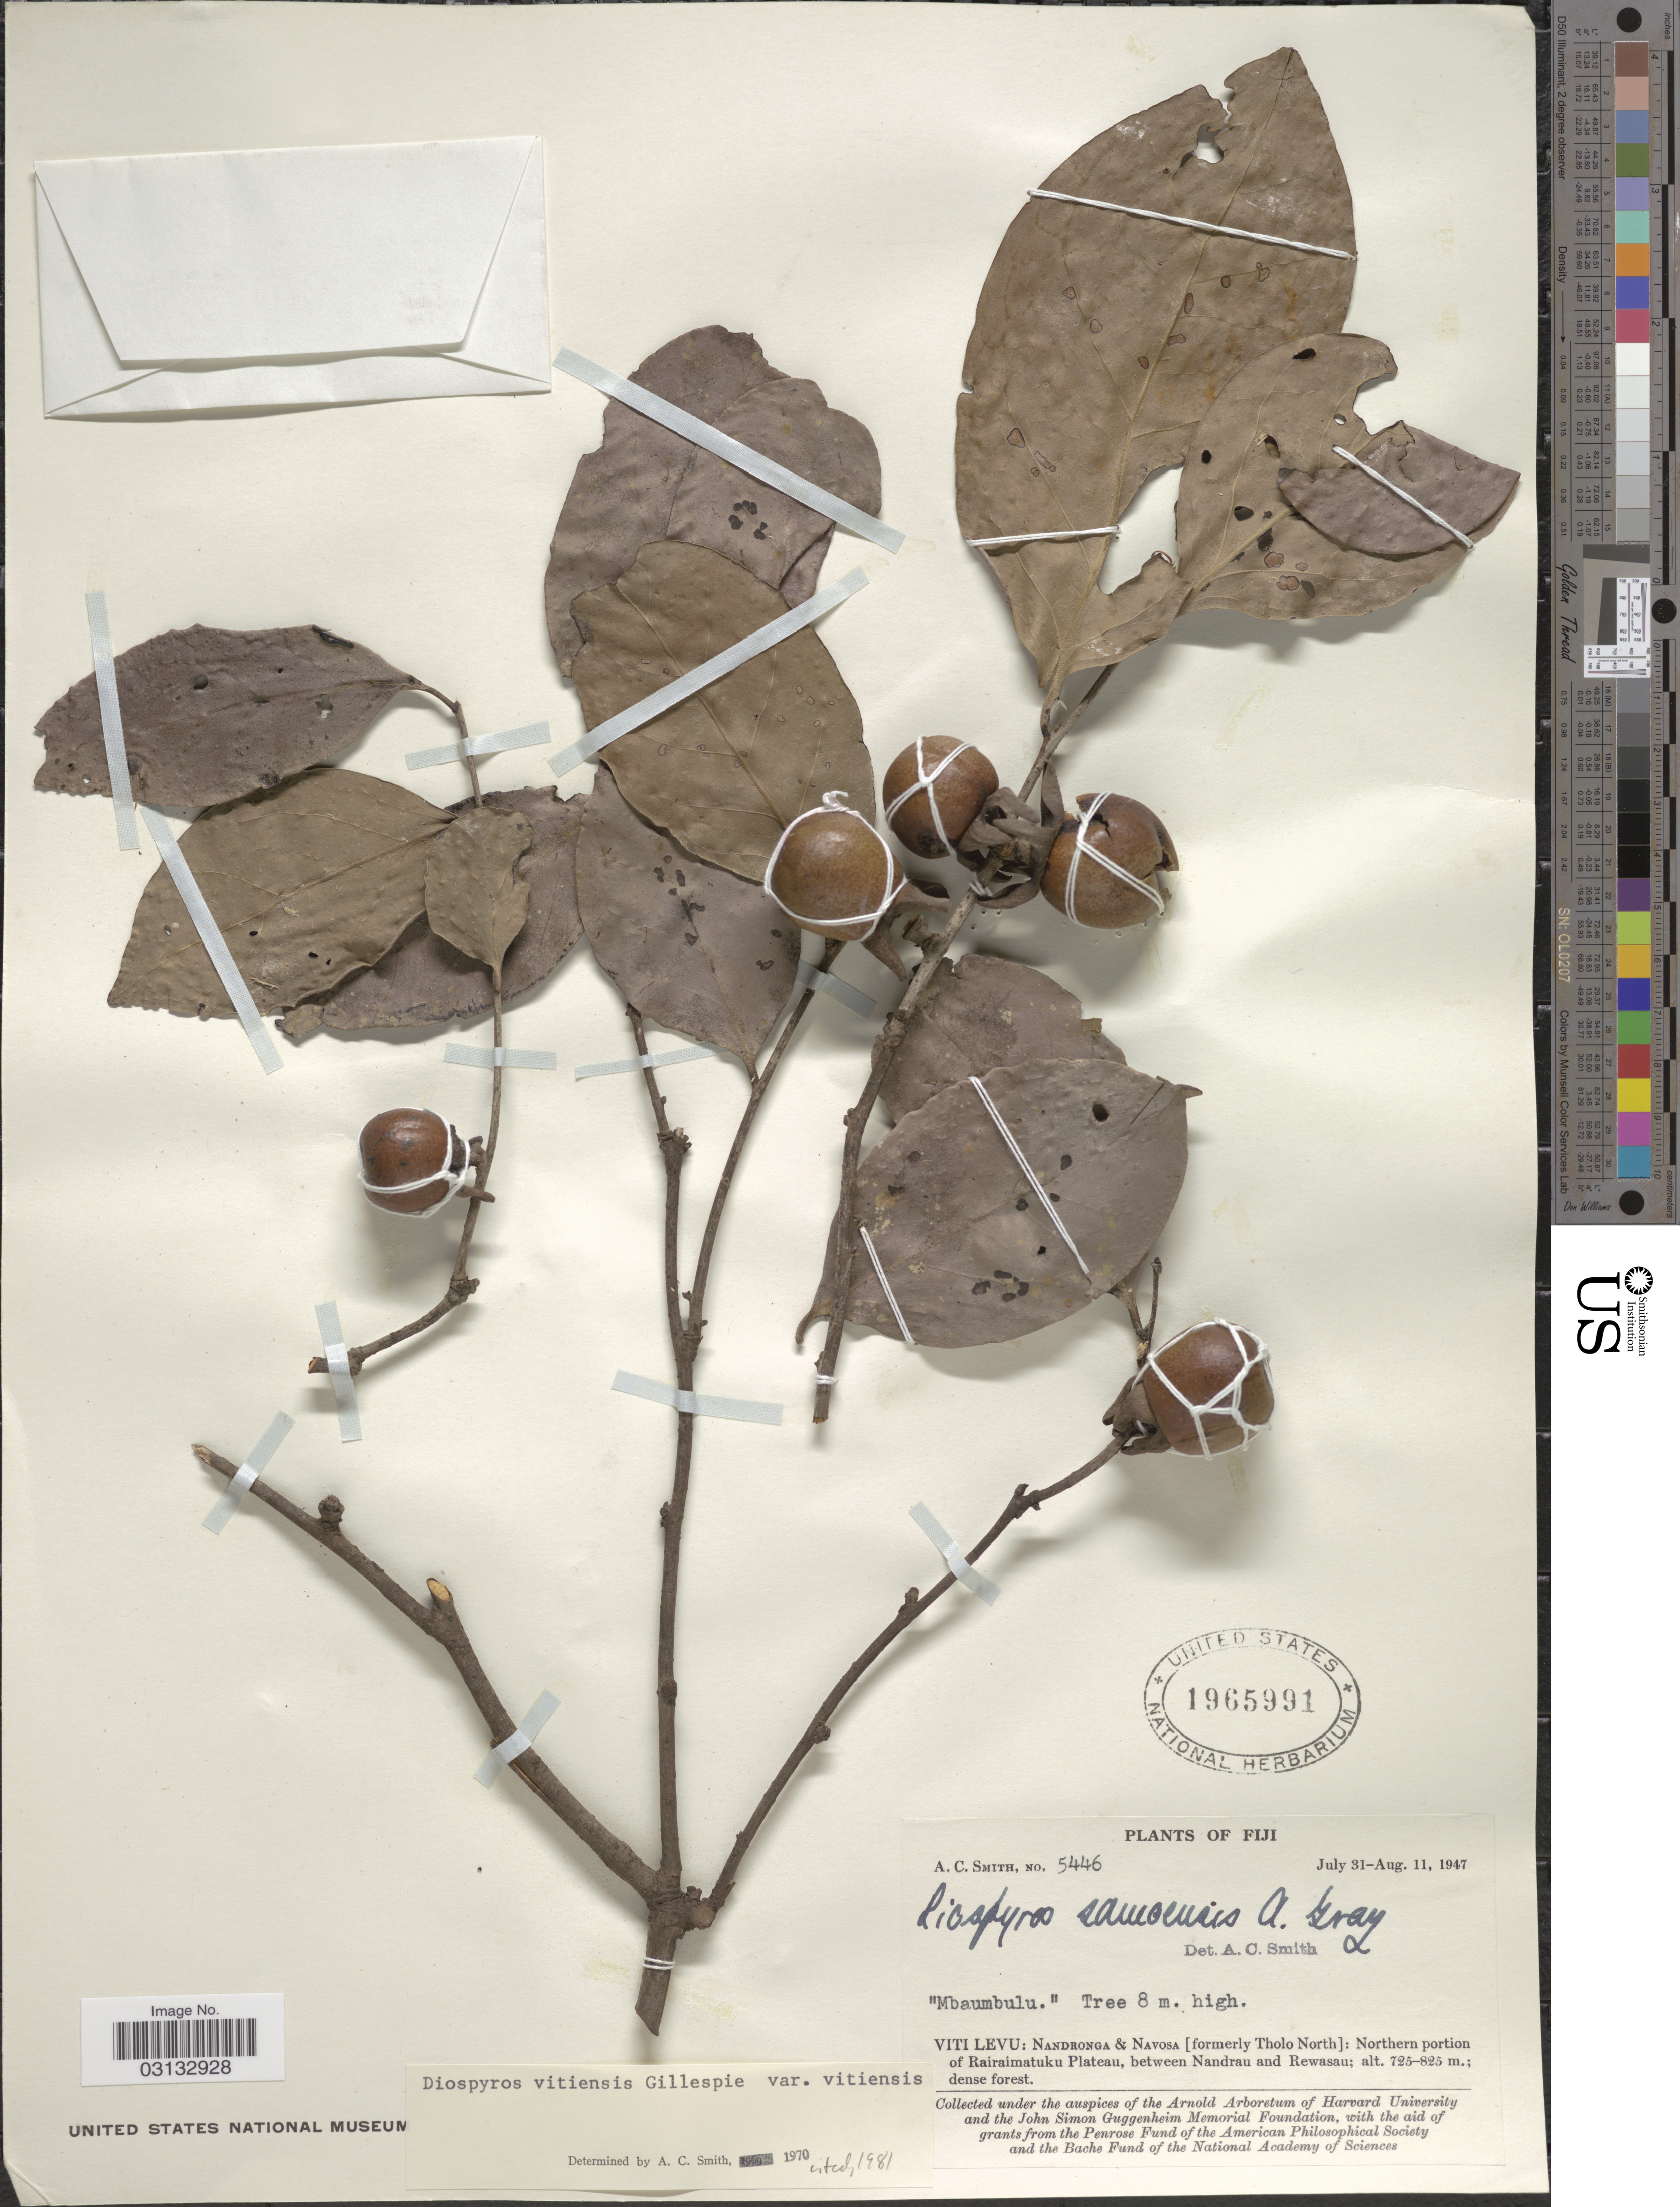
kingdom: Plantae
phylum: Tracheophyta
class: Magnoliopsida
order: Ericales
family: Ebenaceae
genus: Diospyros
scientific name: Diospyros vitiensis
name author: Gillespie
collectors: A. C. Smith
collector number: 5446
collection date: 1947-07-31/1947-08-11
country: Fiji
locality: Viti Levu: Nandronga & Navosa [formerly Tholo North]: Northern portion of Rairaimatuku Plateau, between Nandrau and Rewasau.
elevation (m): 725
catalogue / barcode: US 1965991